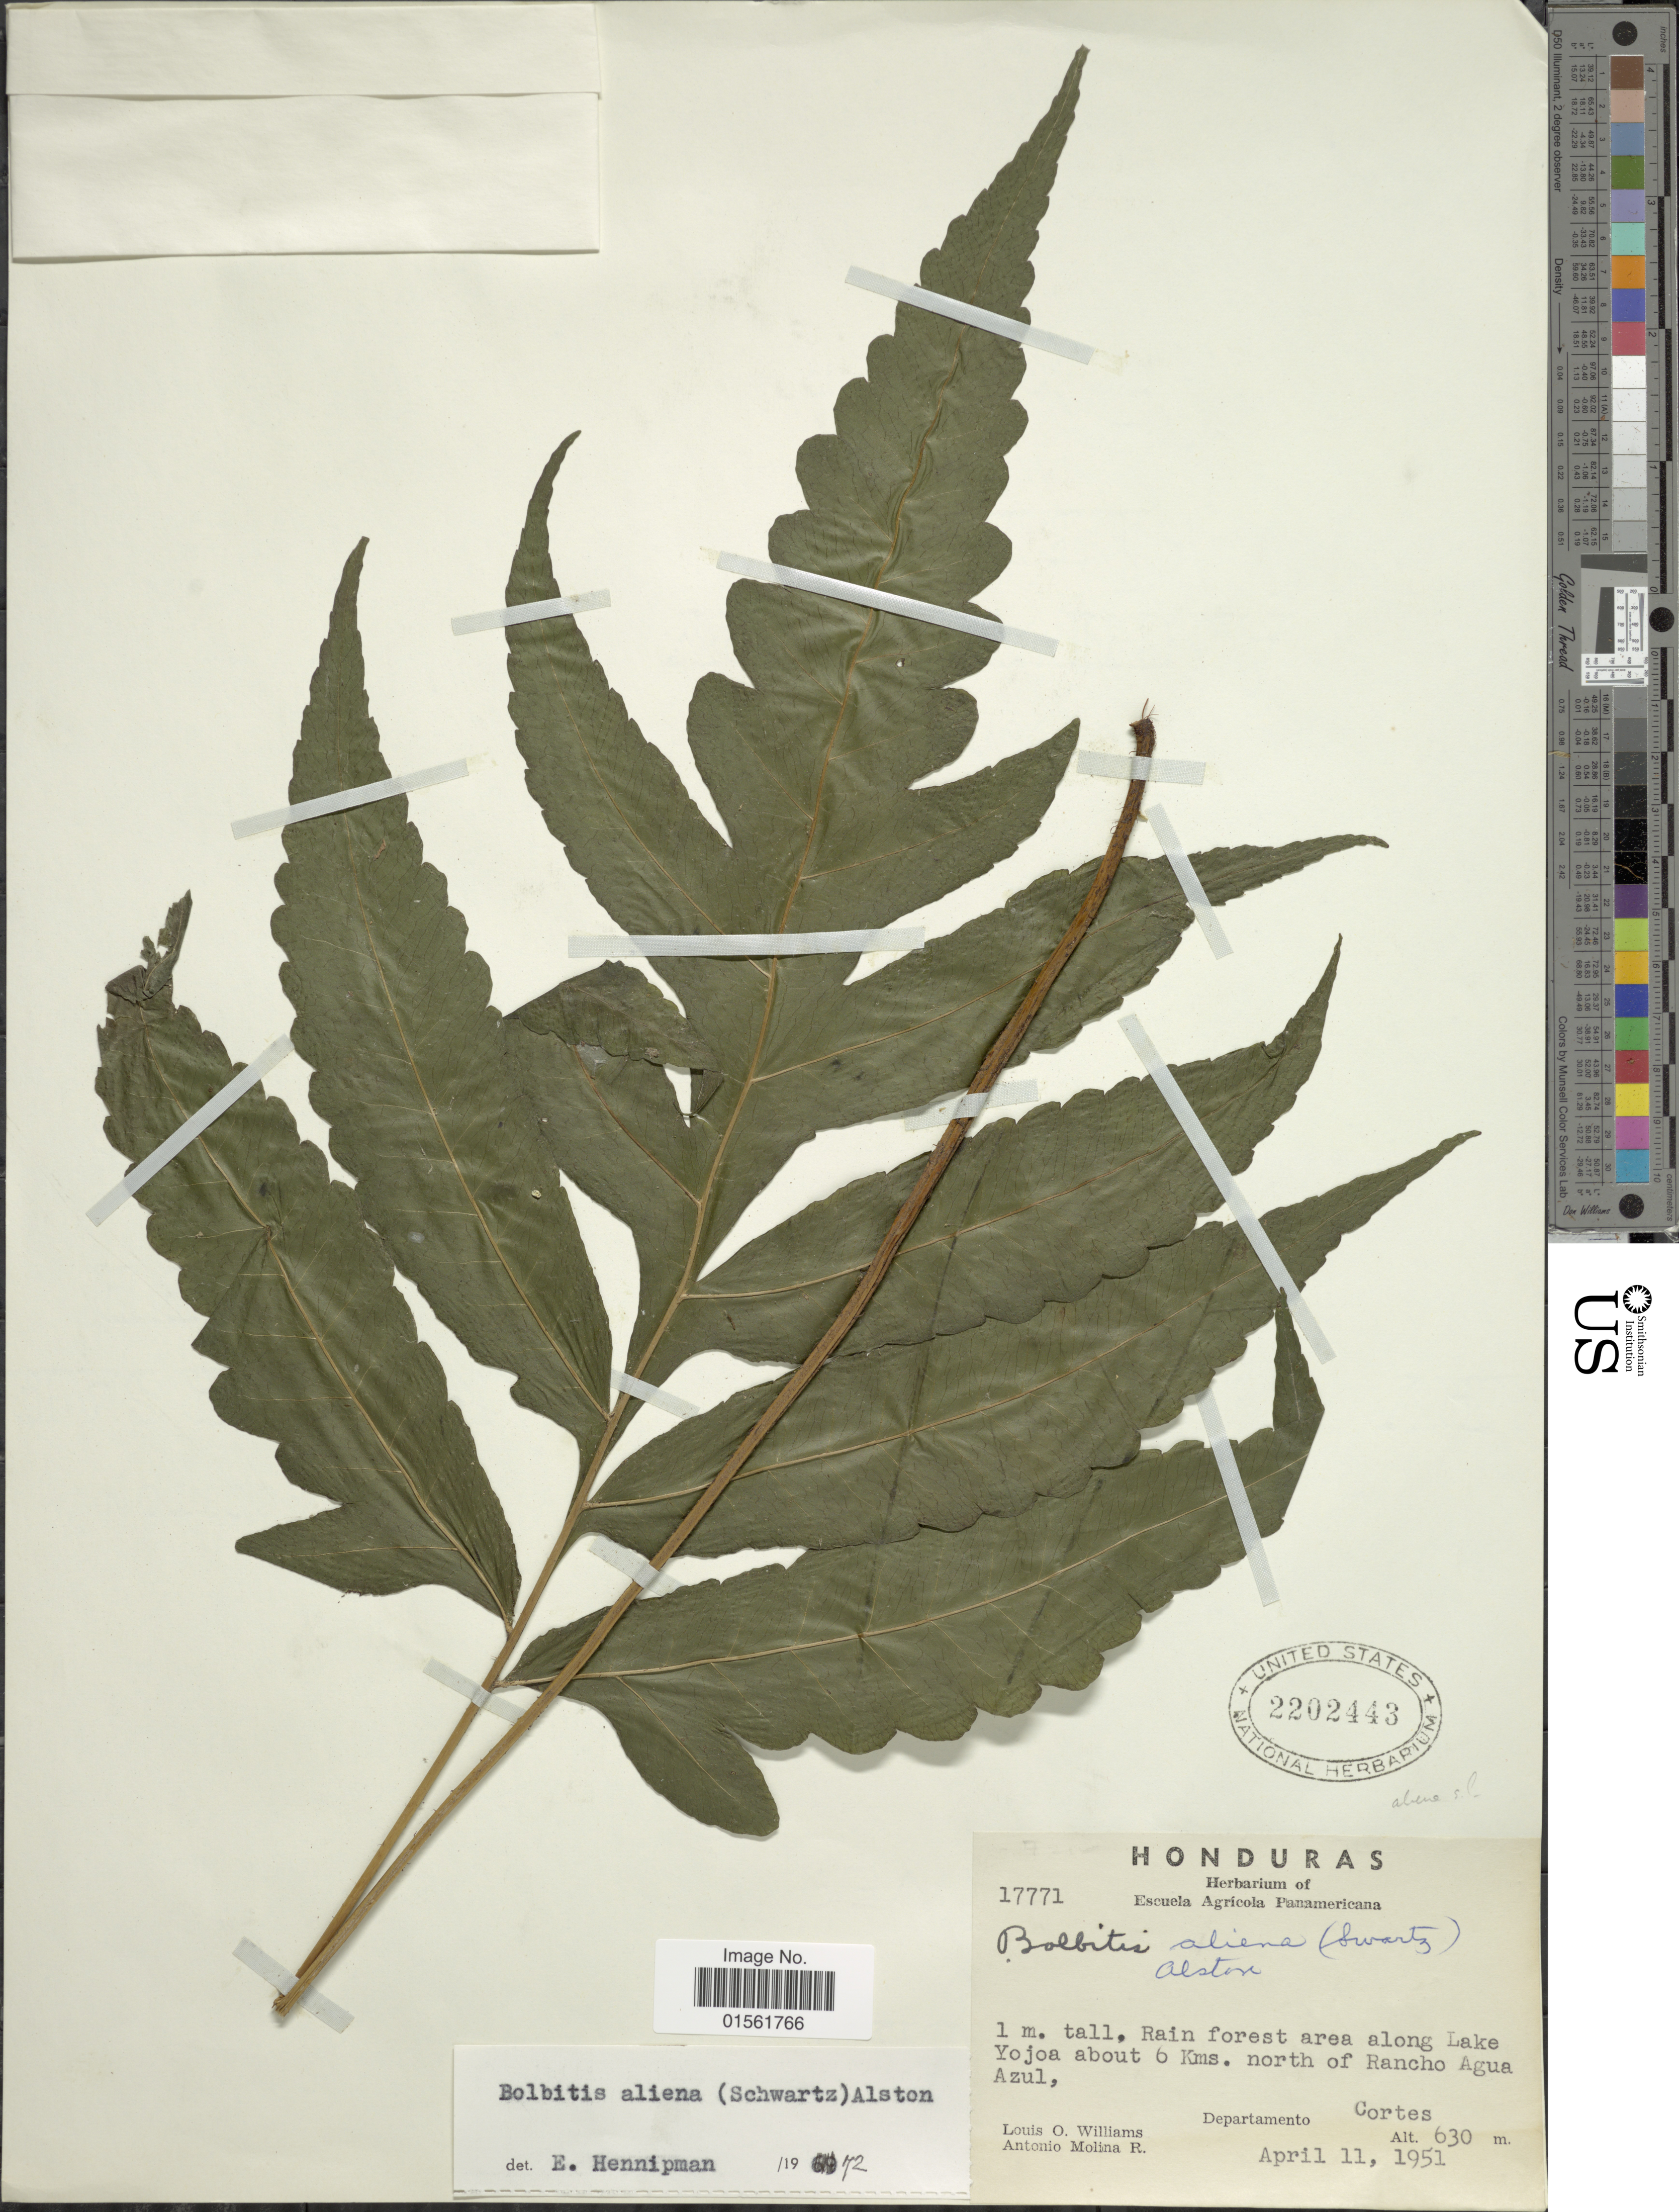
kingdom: Plantae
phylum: Tracheophyta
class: Polypodiopsida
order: Polypodiales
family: Dryopteridaceae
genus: Bolbitis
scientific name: Bolbitis aliena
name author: (Sw.) Alston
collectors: L. O. Williams & A. Molina R.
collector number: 17771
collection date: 1951-04-11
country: Honduras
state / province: Cortés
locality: Rain forest area along Lake Yojoa about 6 Kms. north of Rancho Agua Azul. Departamento Cortes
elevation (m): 630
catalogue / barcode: US 2202443